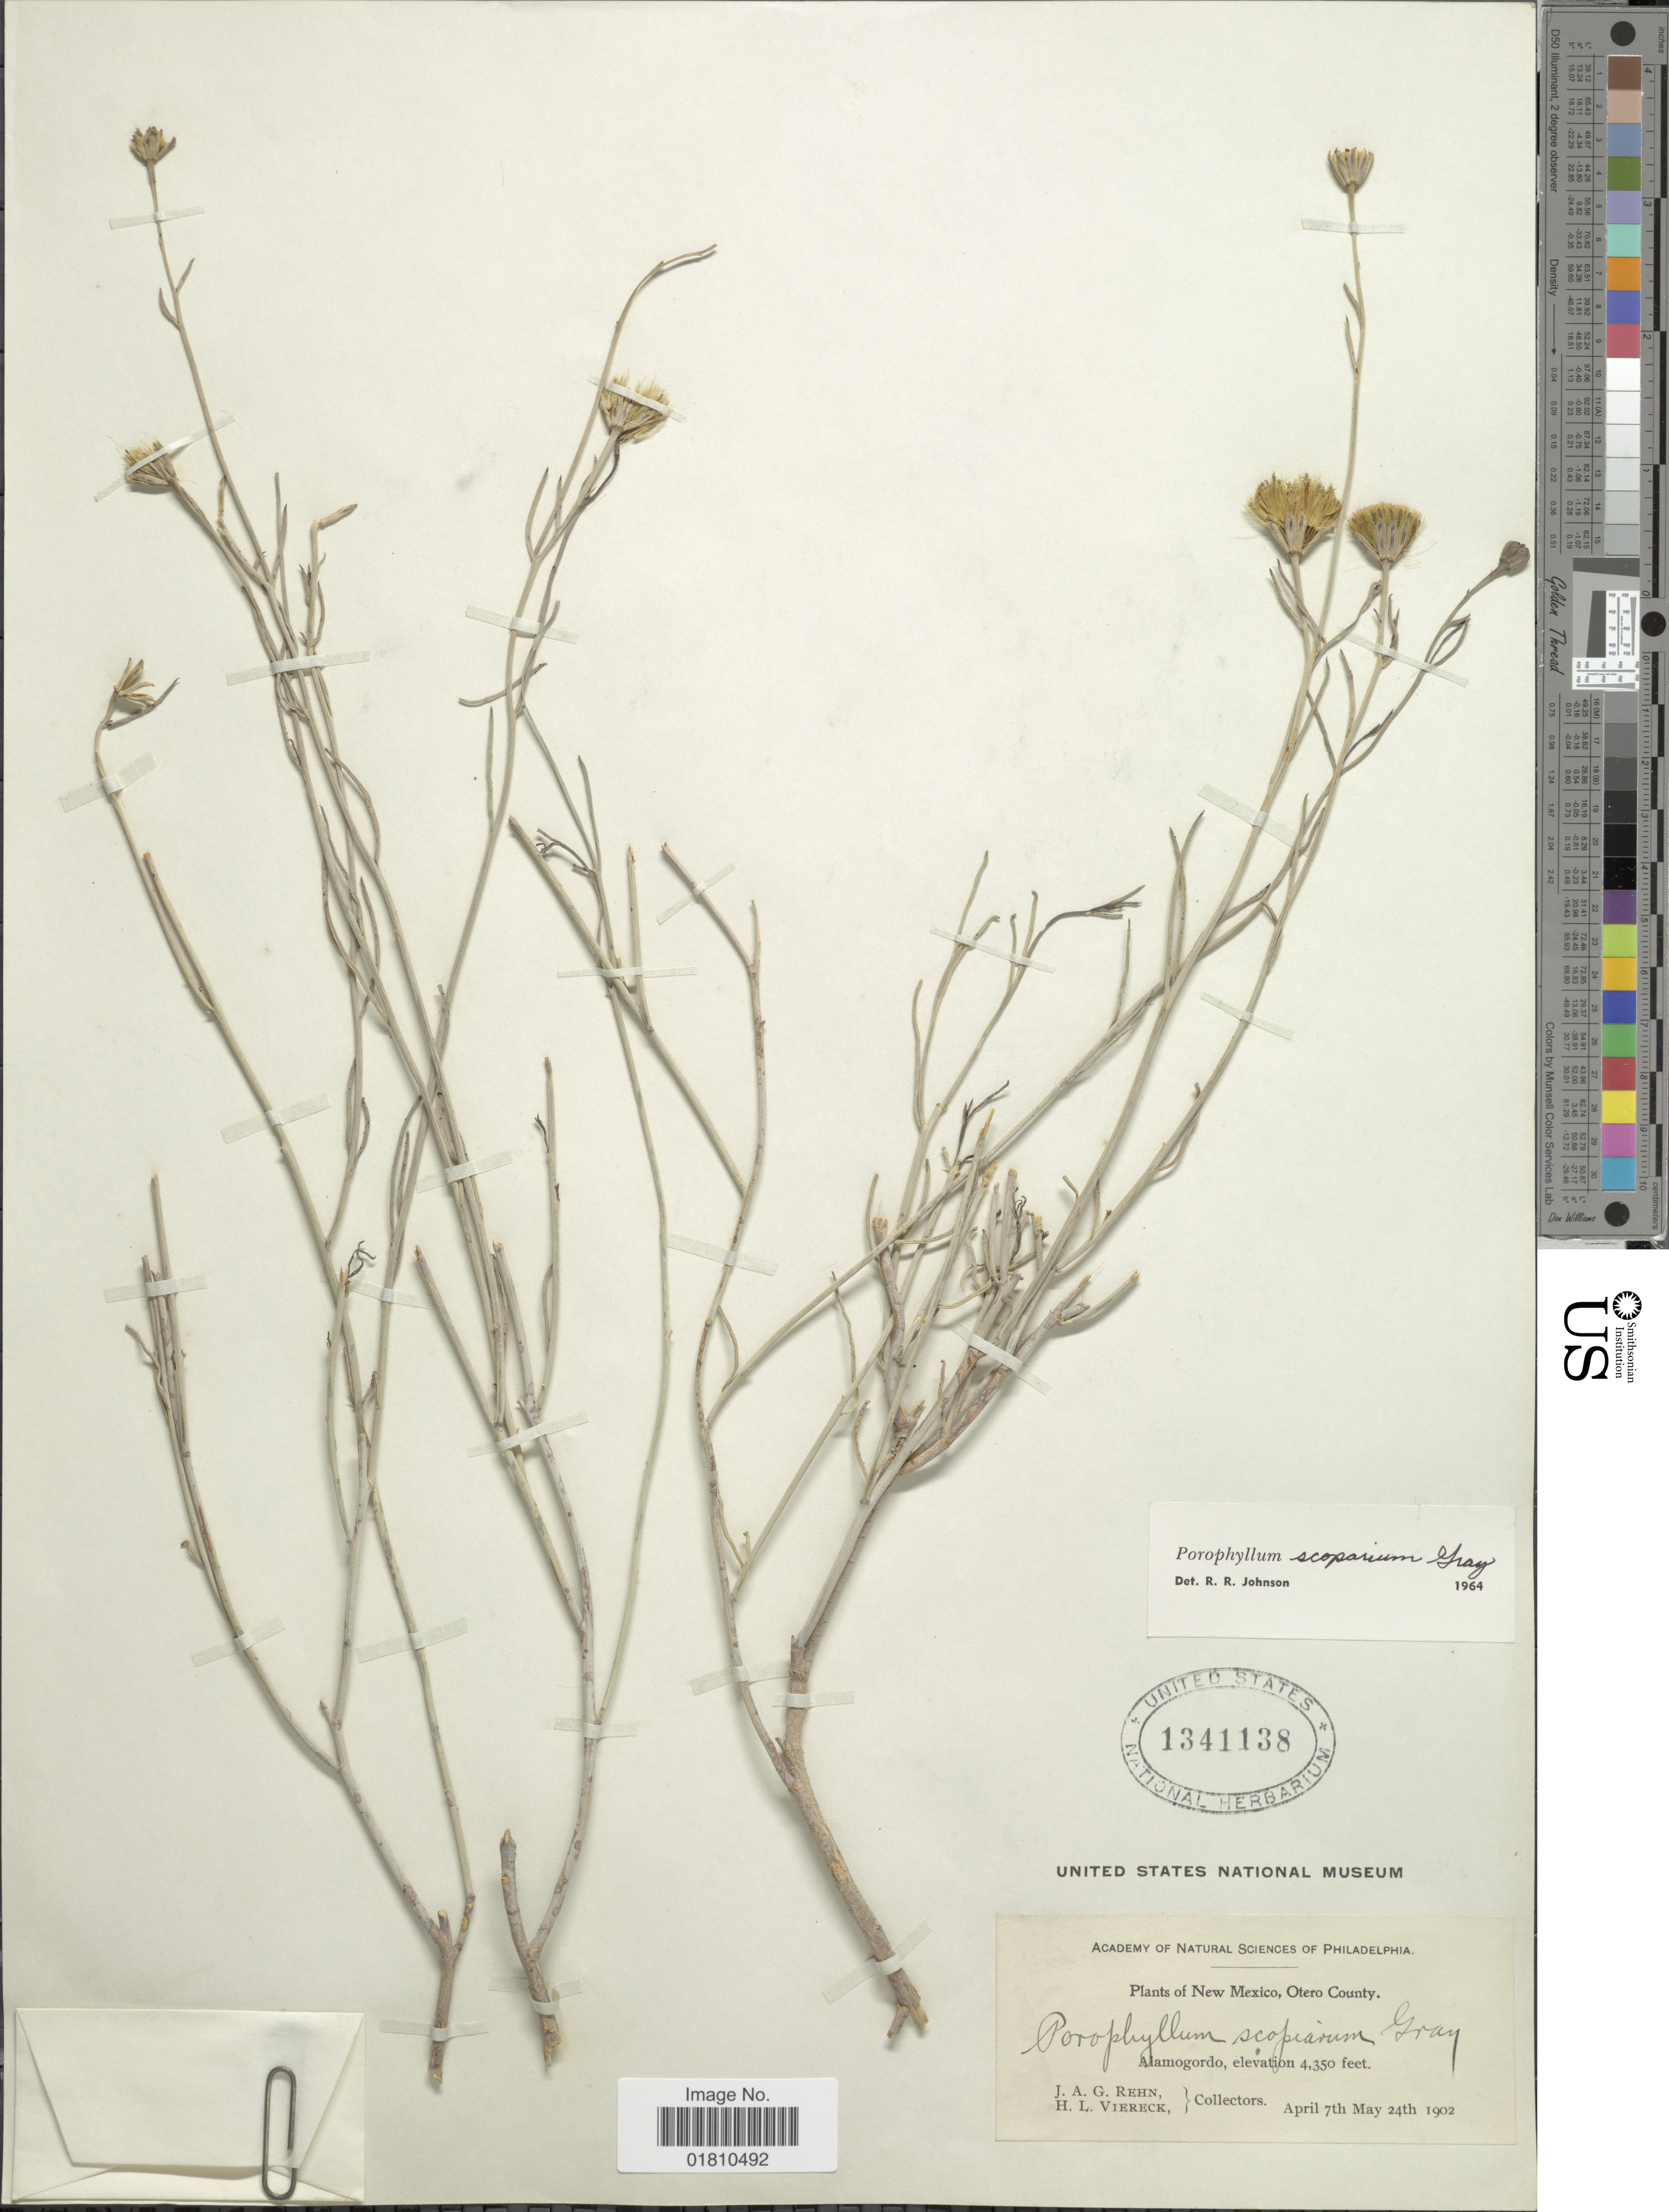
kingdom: Plantae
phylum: Tracheophyta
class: Magnoliopsida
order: Asterales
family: Asteraceae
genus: Porophyllum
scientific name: Porophyllum scoparium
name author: A. Gray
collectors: J. Rehn & H. L. Viereck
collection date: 1902-04-07/1902-05-24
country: United States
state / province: New Mexico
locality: Otero County, Alamogordo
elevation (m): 1326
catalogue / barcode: US 1341138